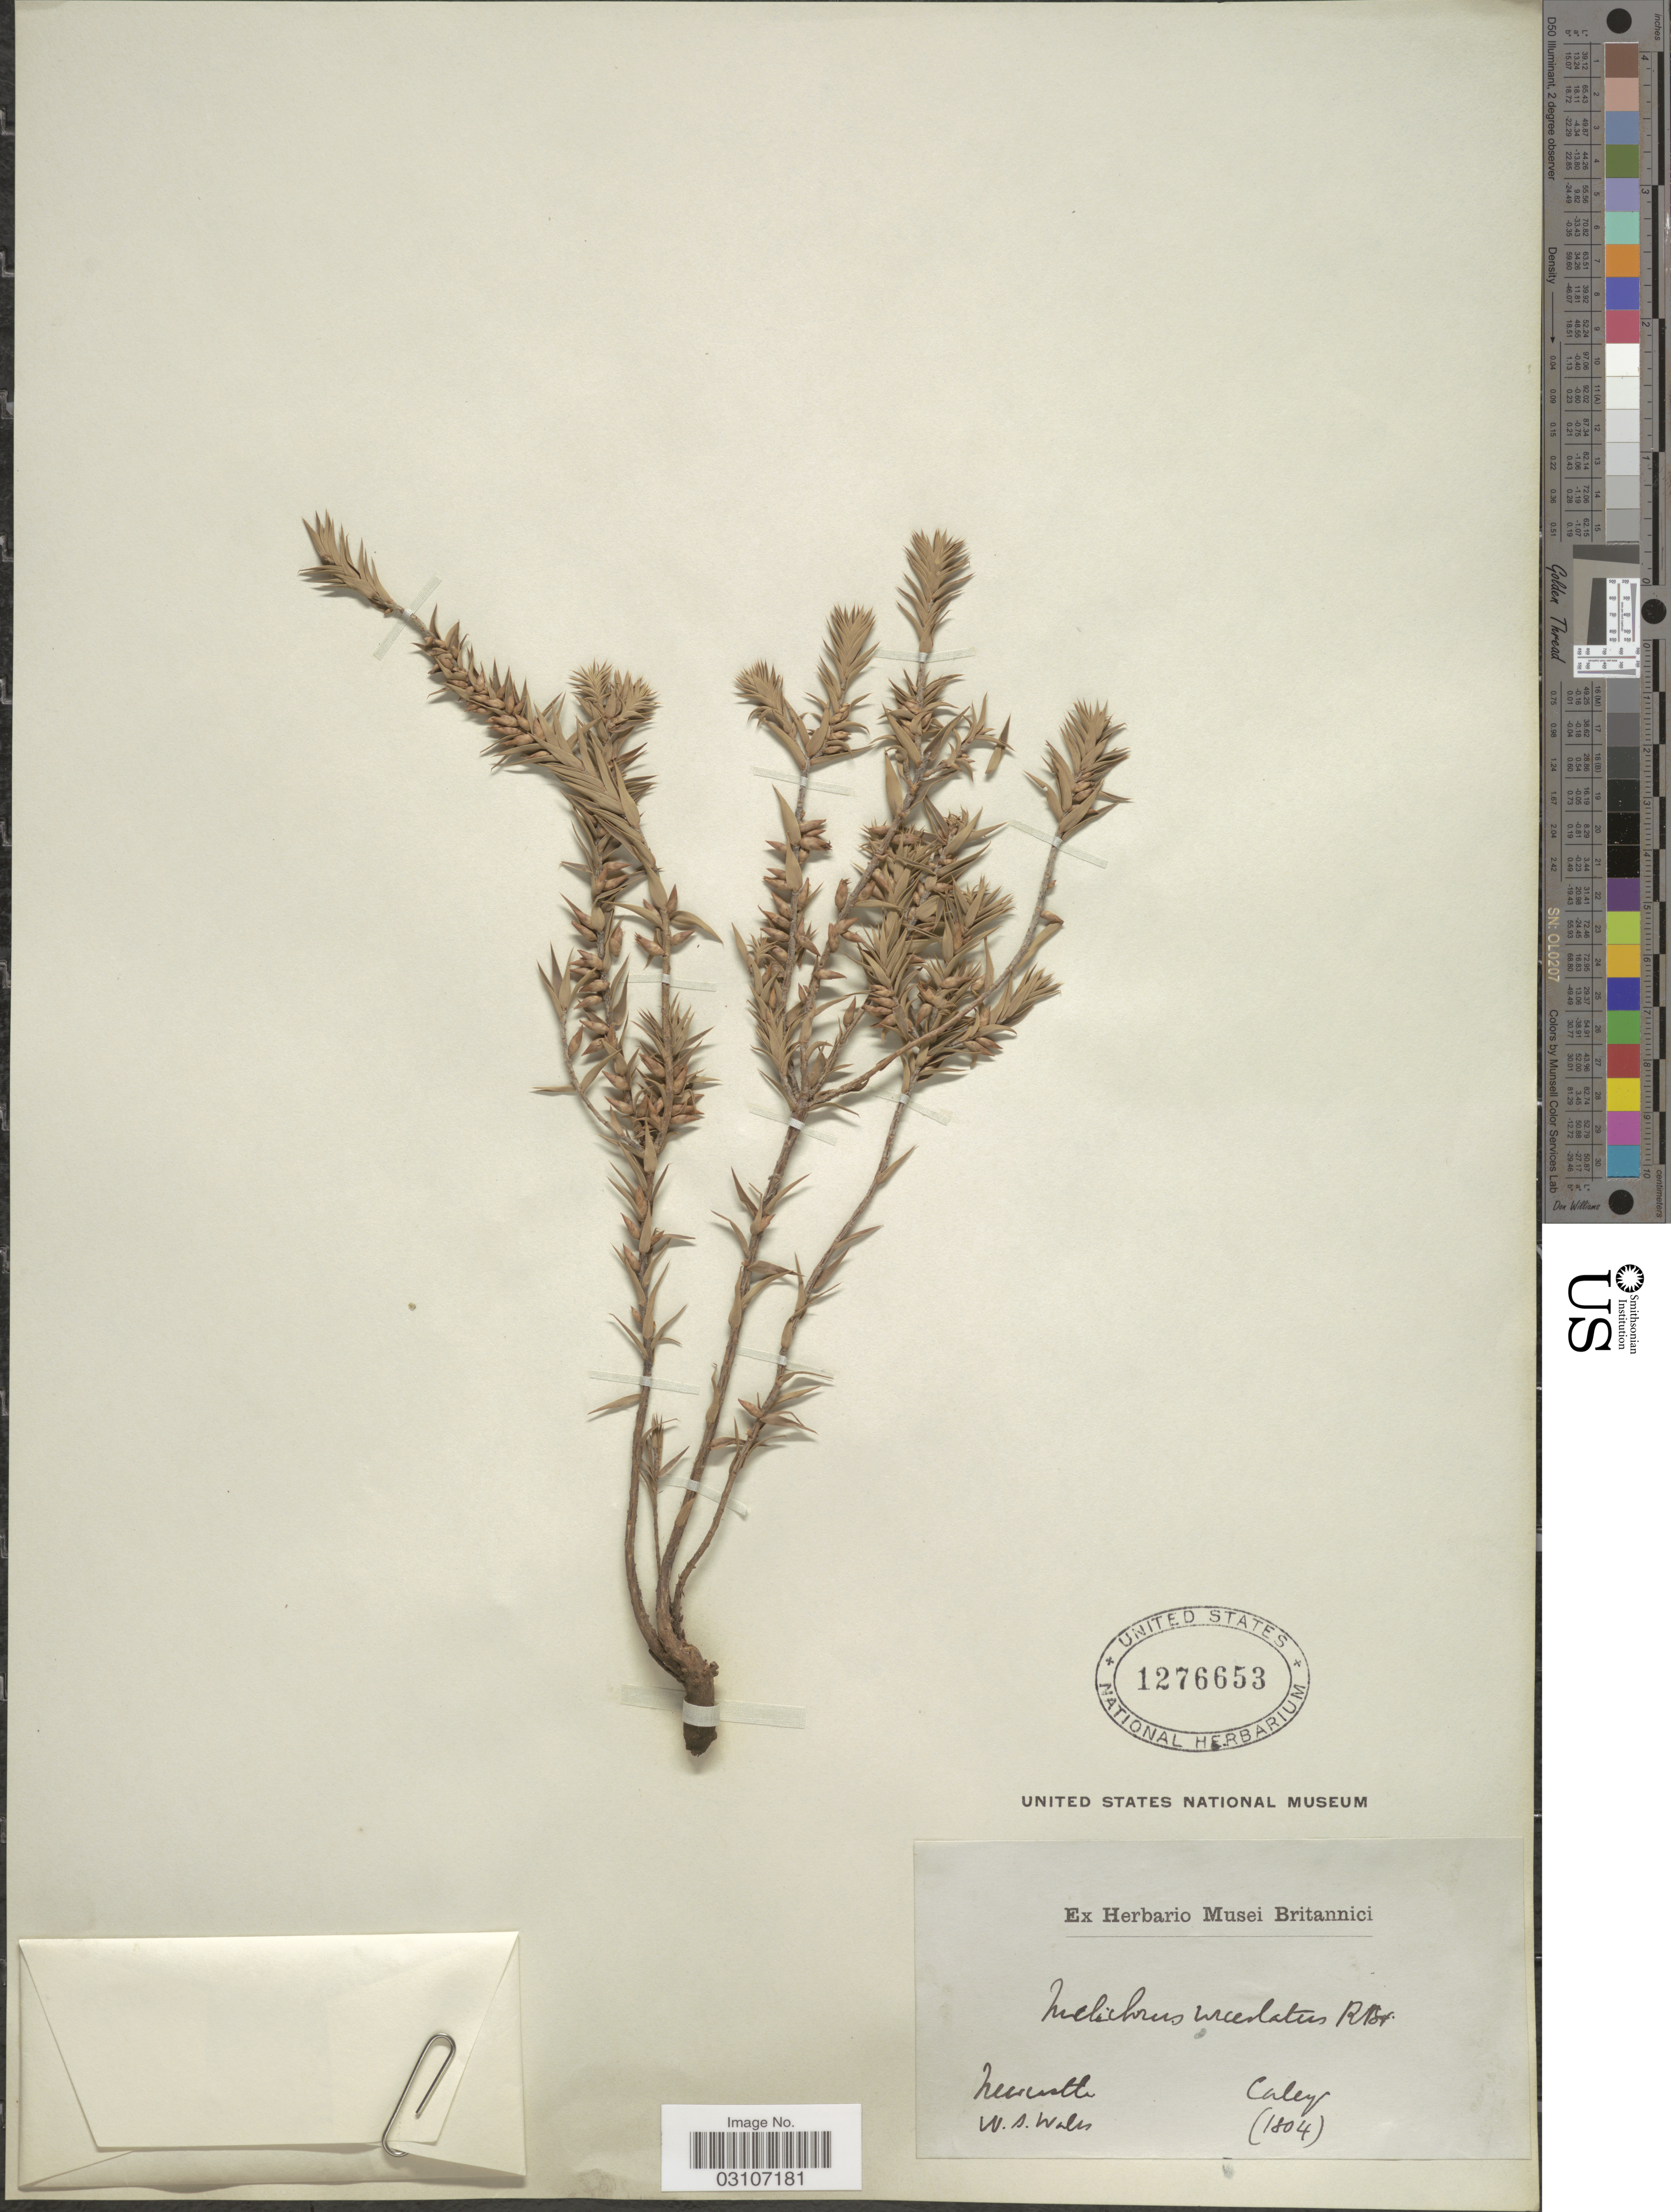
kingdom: Plantae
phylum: Tracheophyta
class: Magnoliopsida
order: Ericales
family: Ericaceae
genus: Melichrus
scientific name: Melichrus urceolatus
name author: R. Br.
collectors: -. Caley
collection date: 1804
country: Australia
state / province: New South Wales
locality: Newcastle N.S. Wales.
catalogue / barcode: US 1276653